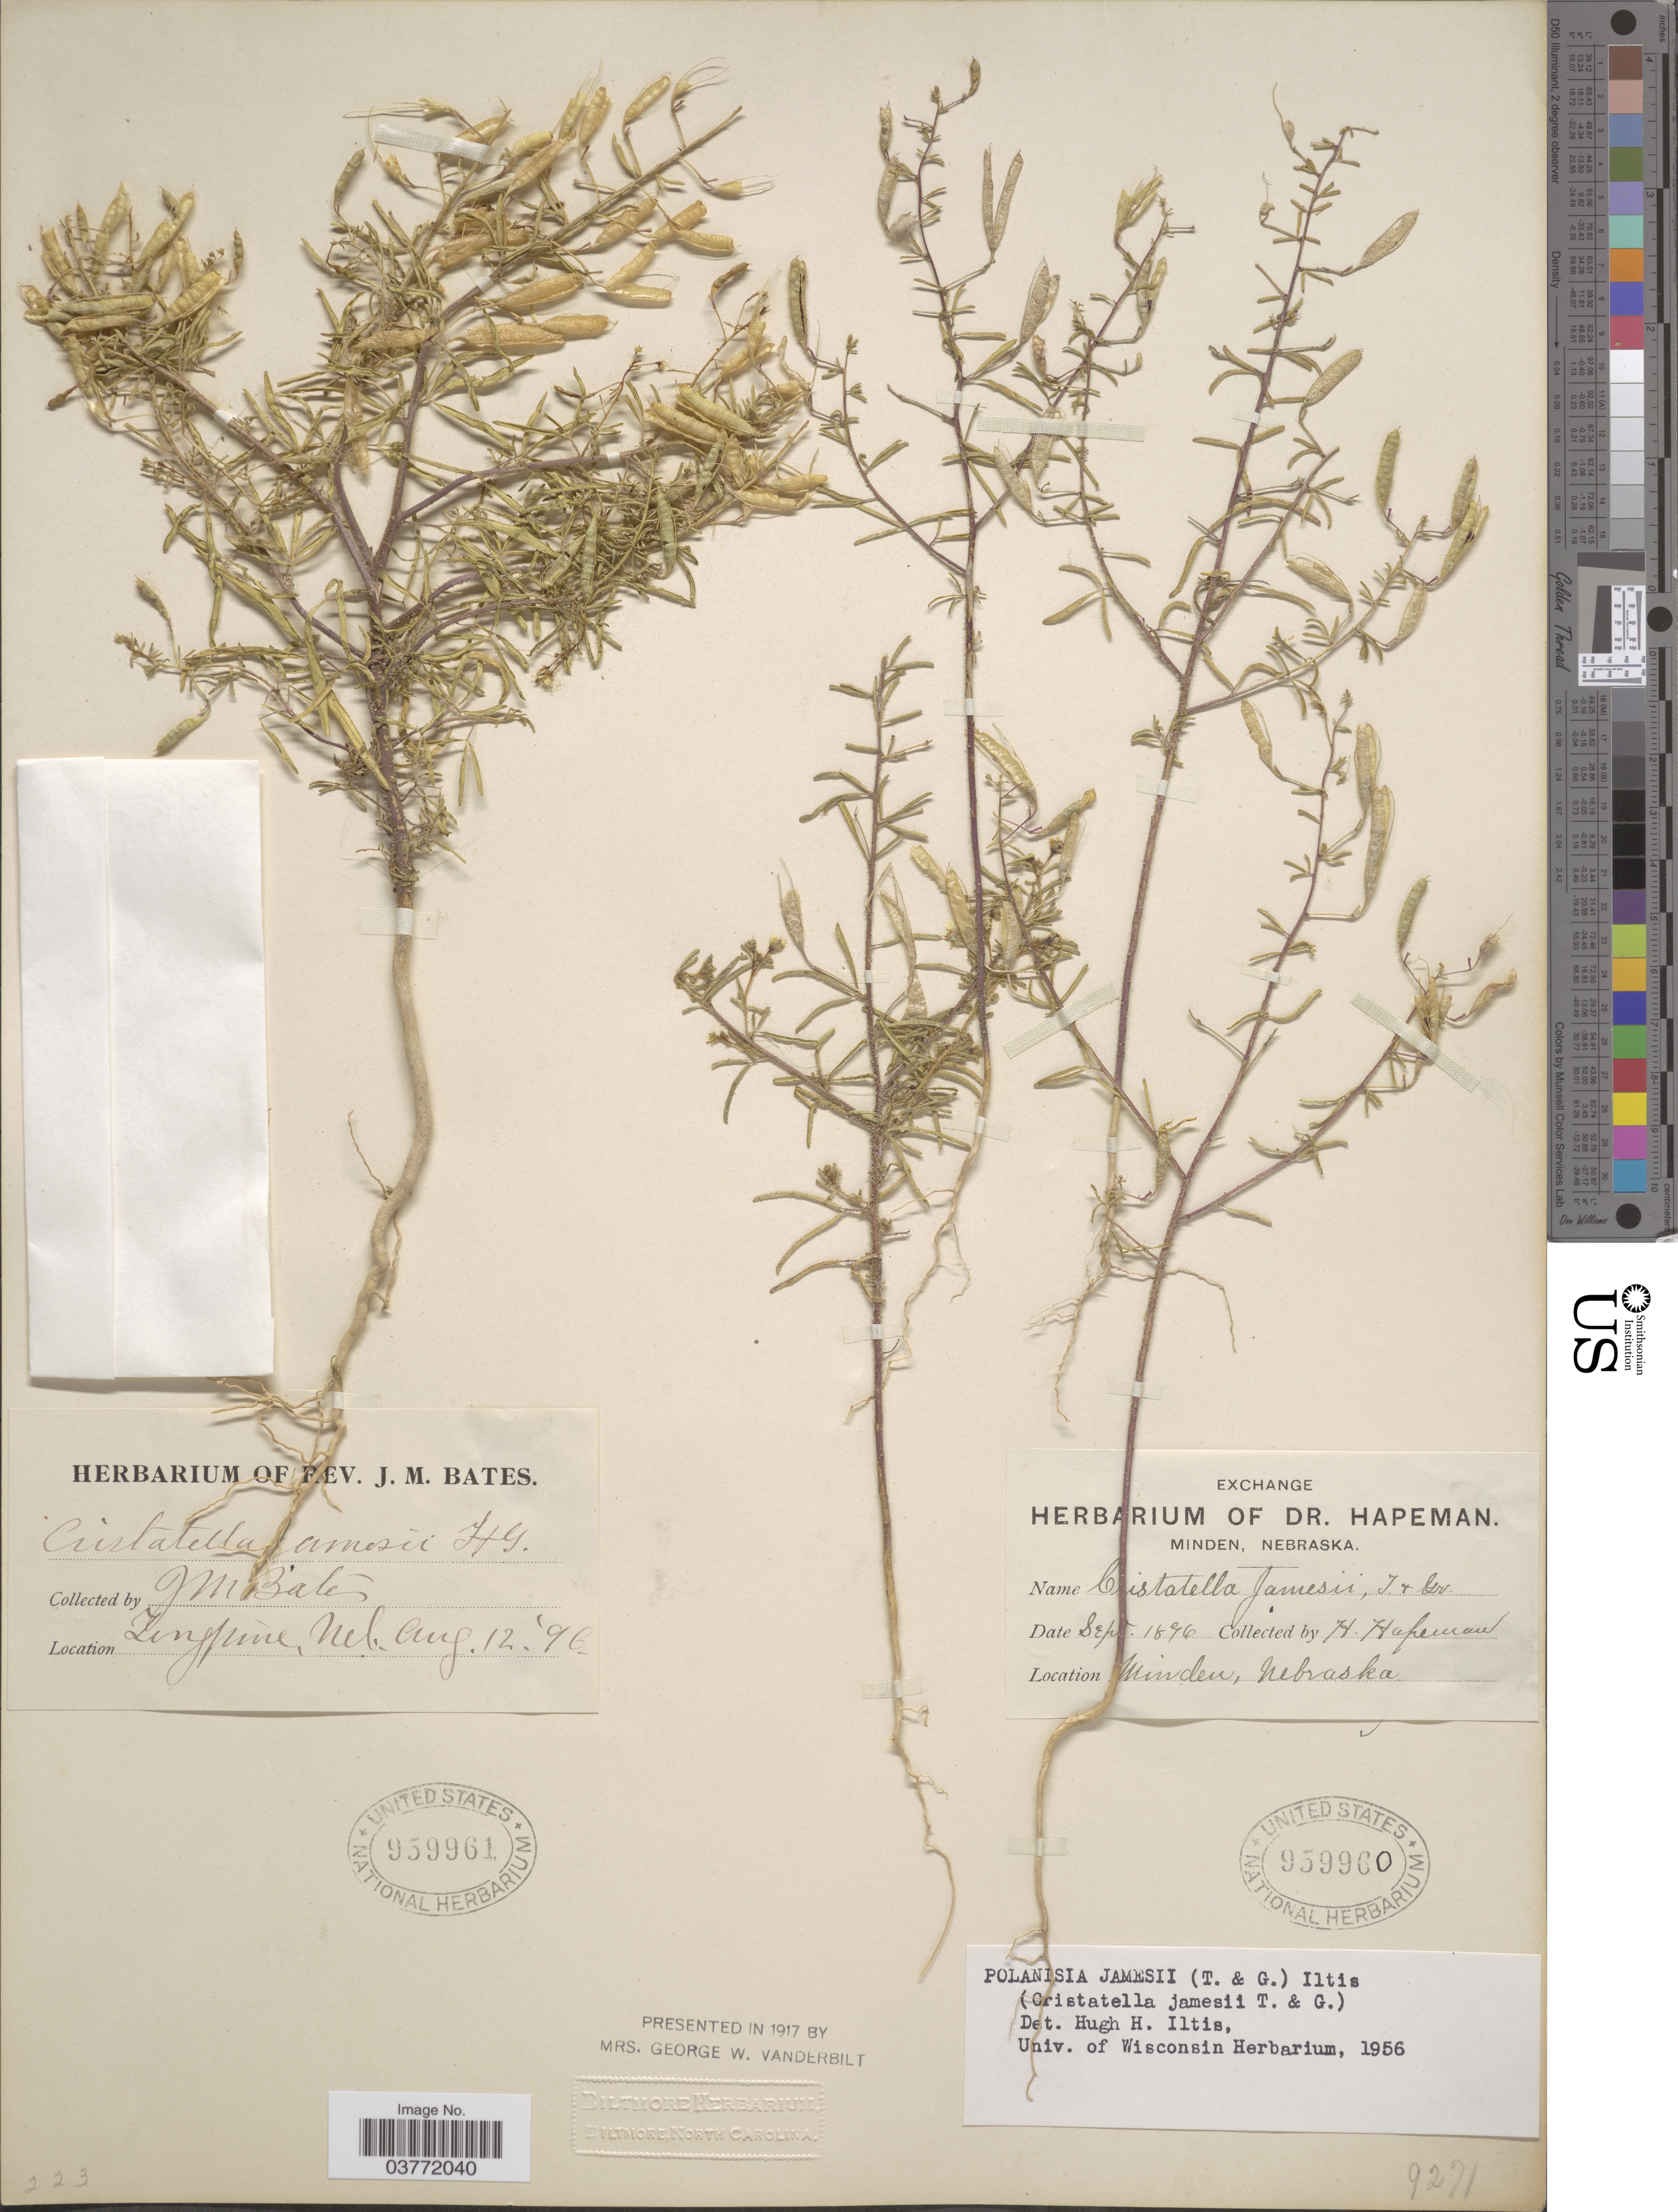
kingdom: Plantae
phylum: Tracheophyta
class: Magnoliopsida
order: Brassicales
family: Cleomaceae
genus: Polanisia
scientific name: Polanisia jamesii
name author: (Torr. & A. Gray) Iltis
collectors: H. Hapeman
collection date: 1896-09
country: United States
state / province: Nebraska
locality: Minden.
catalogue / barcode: US 959960-2